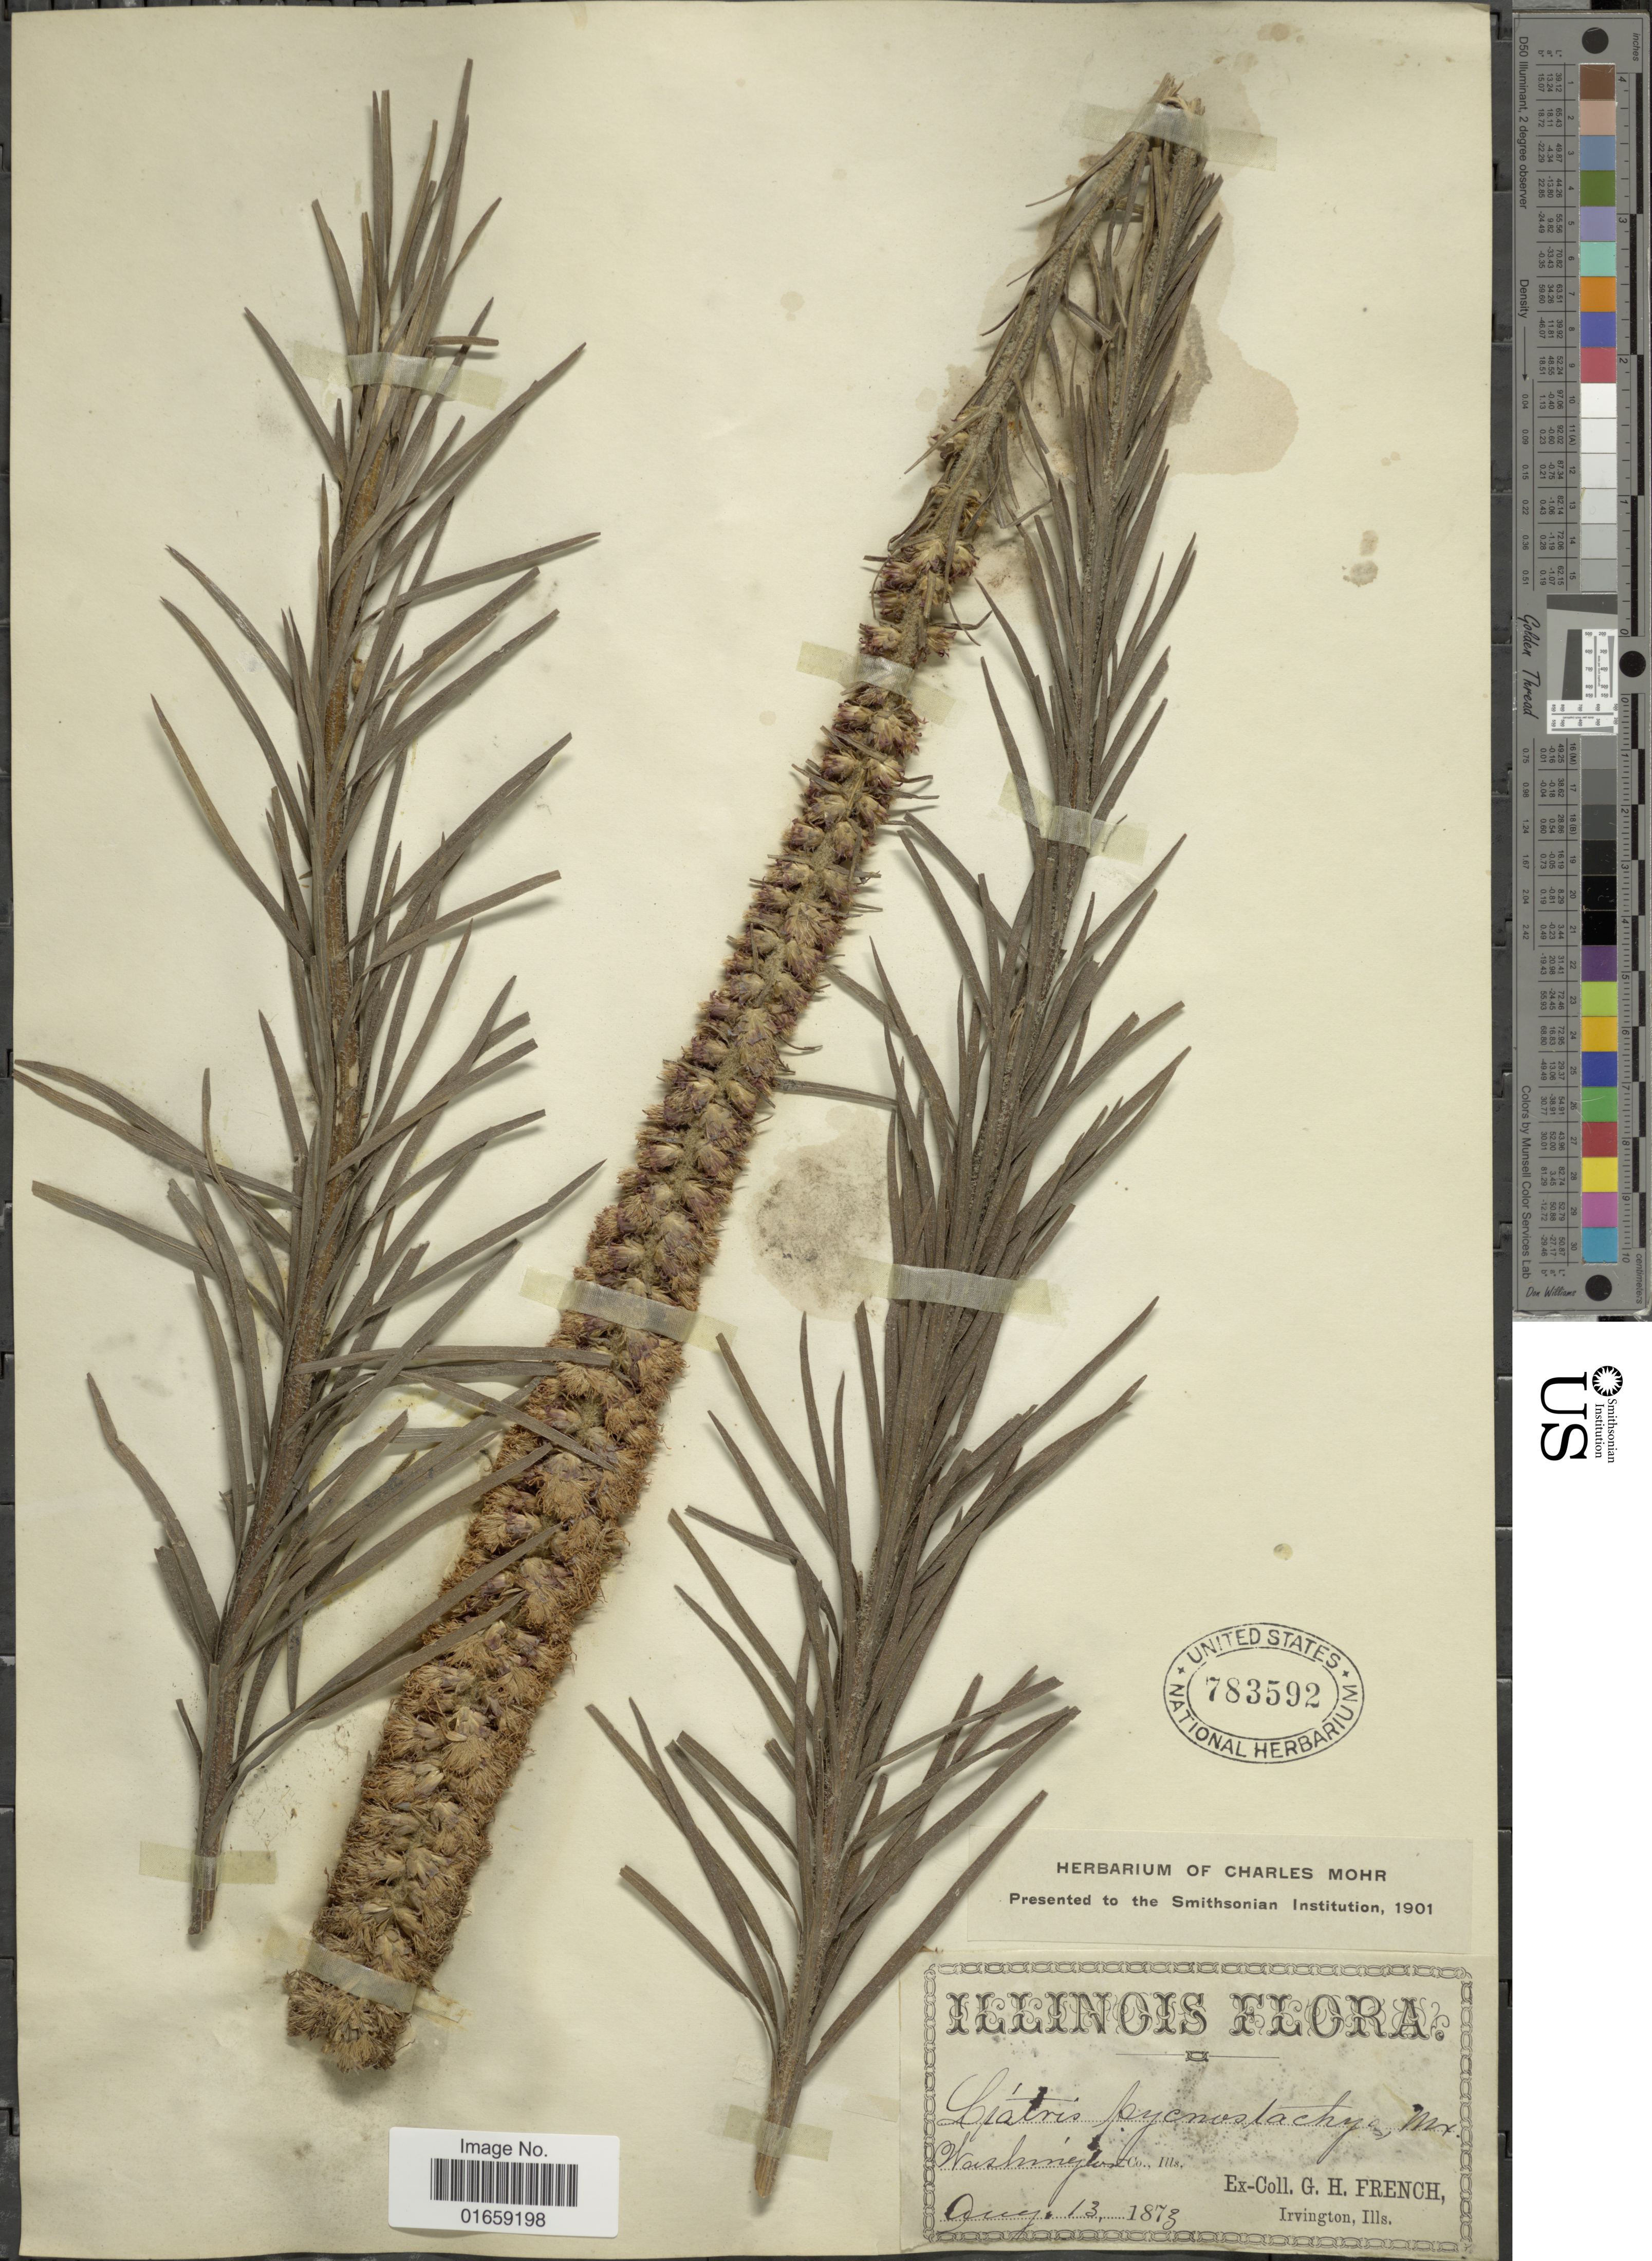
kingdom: Plantae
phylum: Tracheophyta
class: Magnoliopsida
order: Asterales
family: Asteraceae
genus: Liatris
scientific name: Liatris pycnostachya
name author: Michx.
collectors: G. H. French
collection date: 1873-08-13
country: United States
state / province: Illinois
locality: Washington Co., Irvington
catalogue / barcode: US 783592